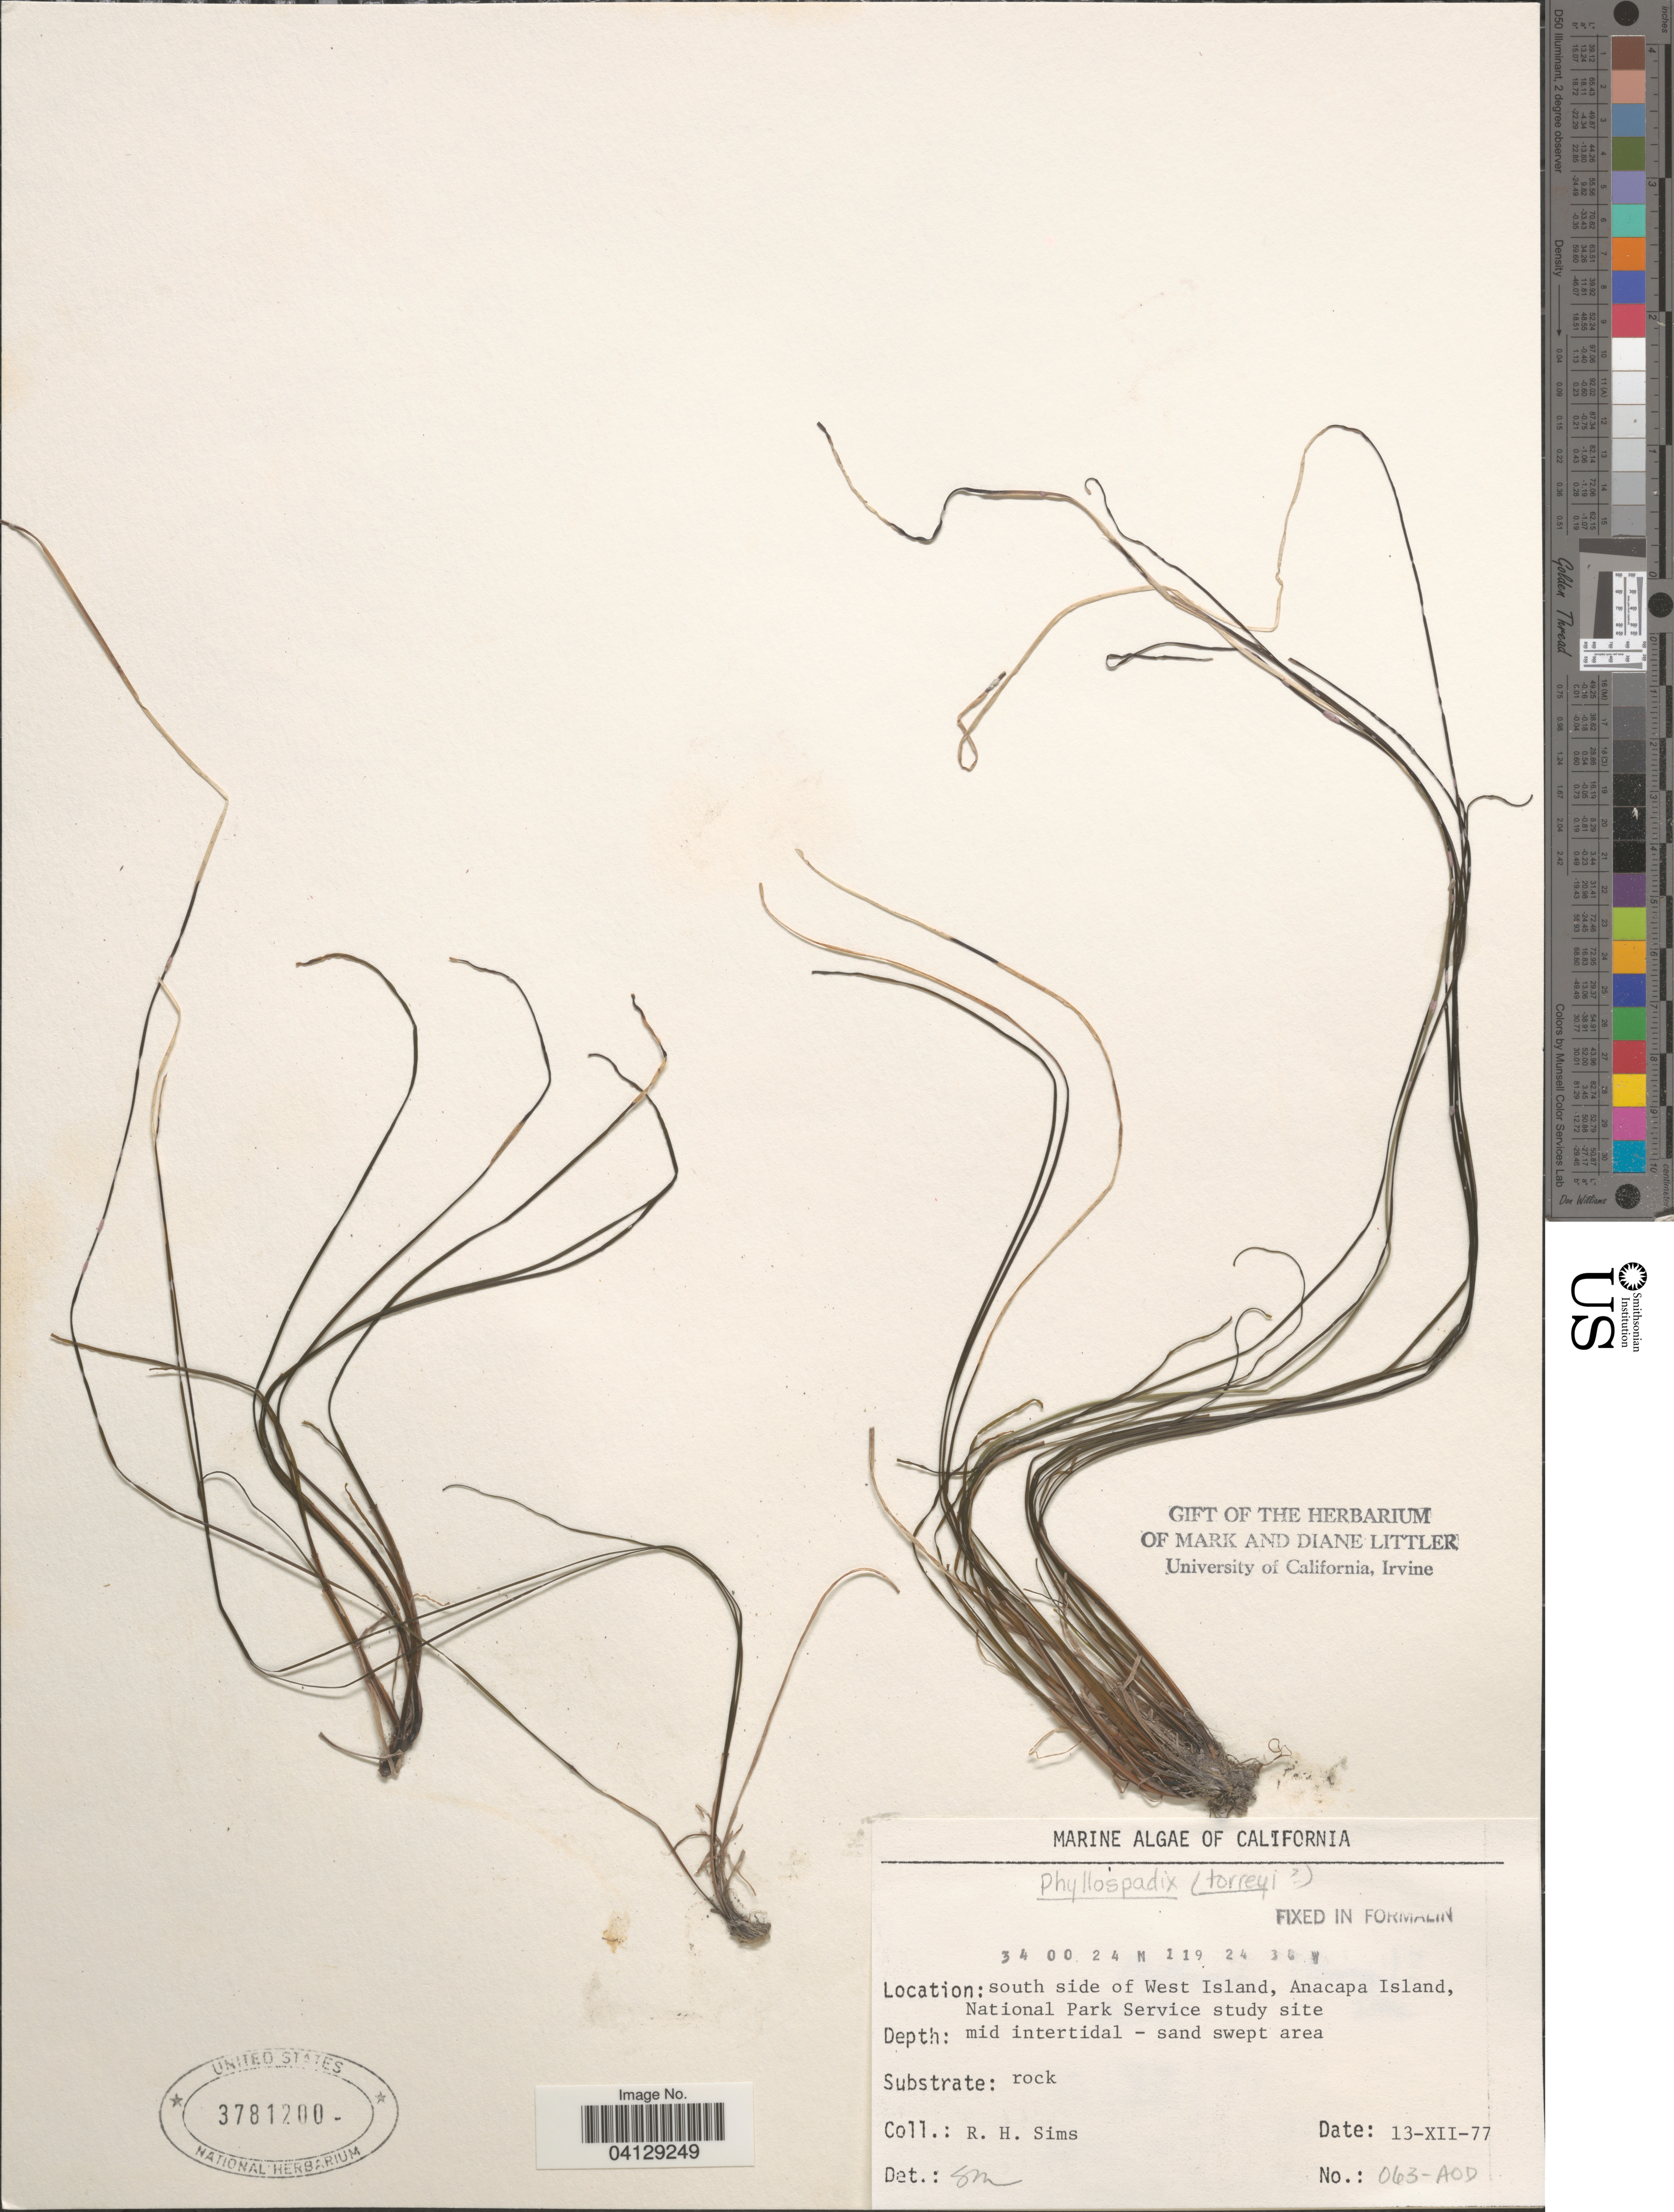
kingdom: Plantae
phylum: Tracheophyta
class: Liliopsida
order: Alismatales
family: Zosteraceae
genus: Phyllospadix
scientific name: Phyllospadix torreyi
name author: S. Watson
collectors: R. H. Sims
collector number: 063-AOD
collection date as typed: Transcribed d/m/y: 13/12/77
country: United States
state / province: California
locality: South side of West Island, Anacapa Island, National Park Service study site.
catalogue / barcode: US 3781200